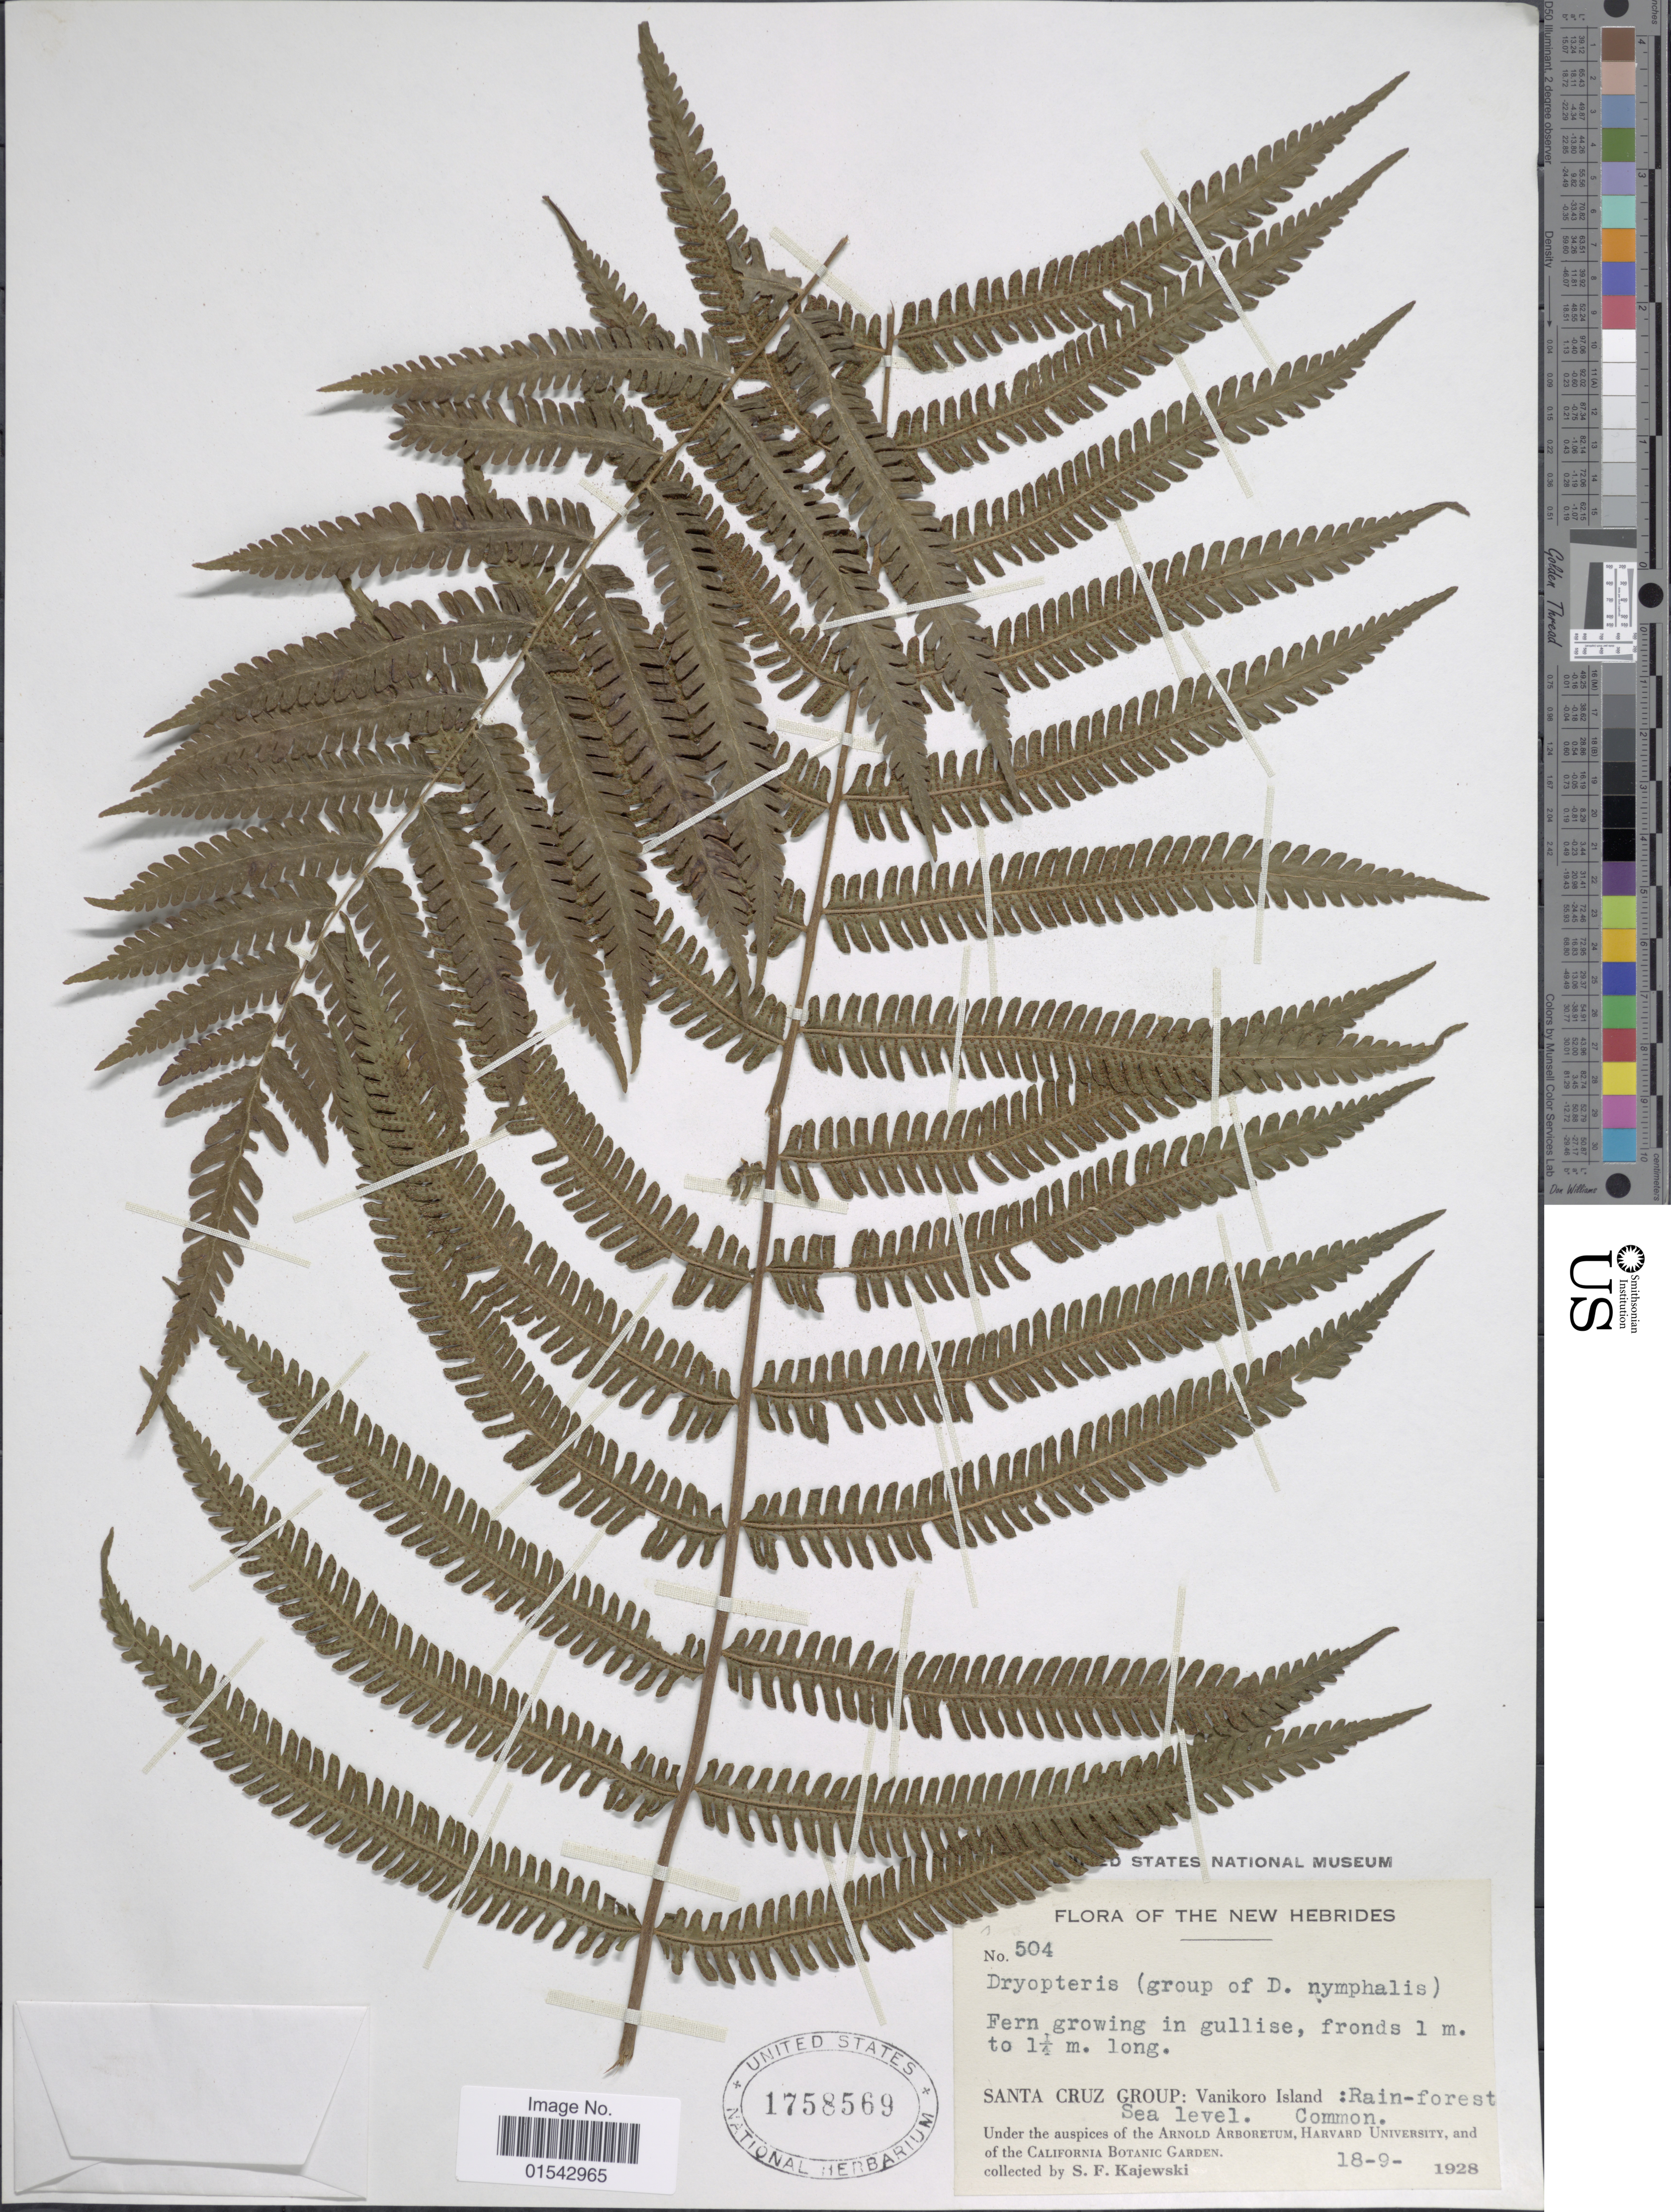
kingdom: Plantae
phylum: Tracheophyta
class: Polypodiopsida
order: Polypodiales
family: Thelypteridaceae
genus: Cyclosorus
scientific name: Cyclosorus sp.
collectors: S. Kajewski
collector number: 504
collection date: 1928-09-18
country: Vanuatu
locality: New Hebrides, Santa Cruz Group: Vanikoro Island: Rain-forest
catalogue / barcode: US 1758569